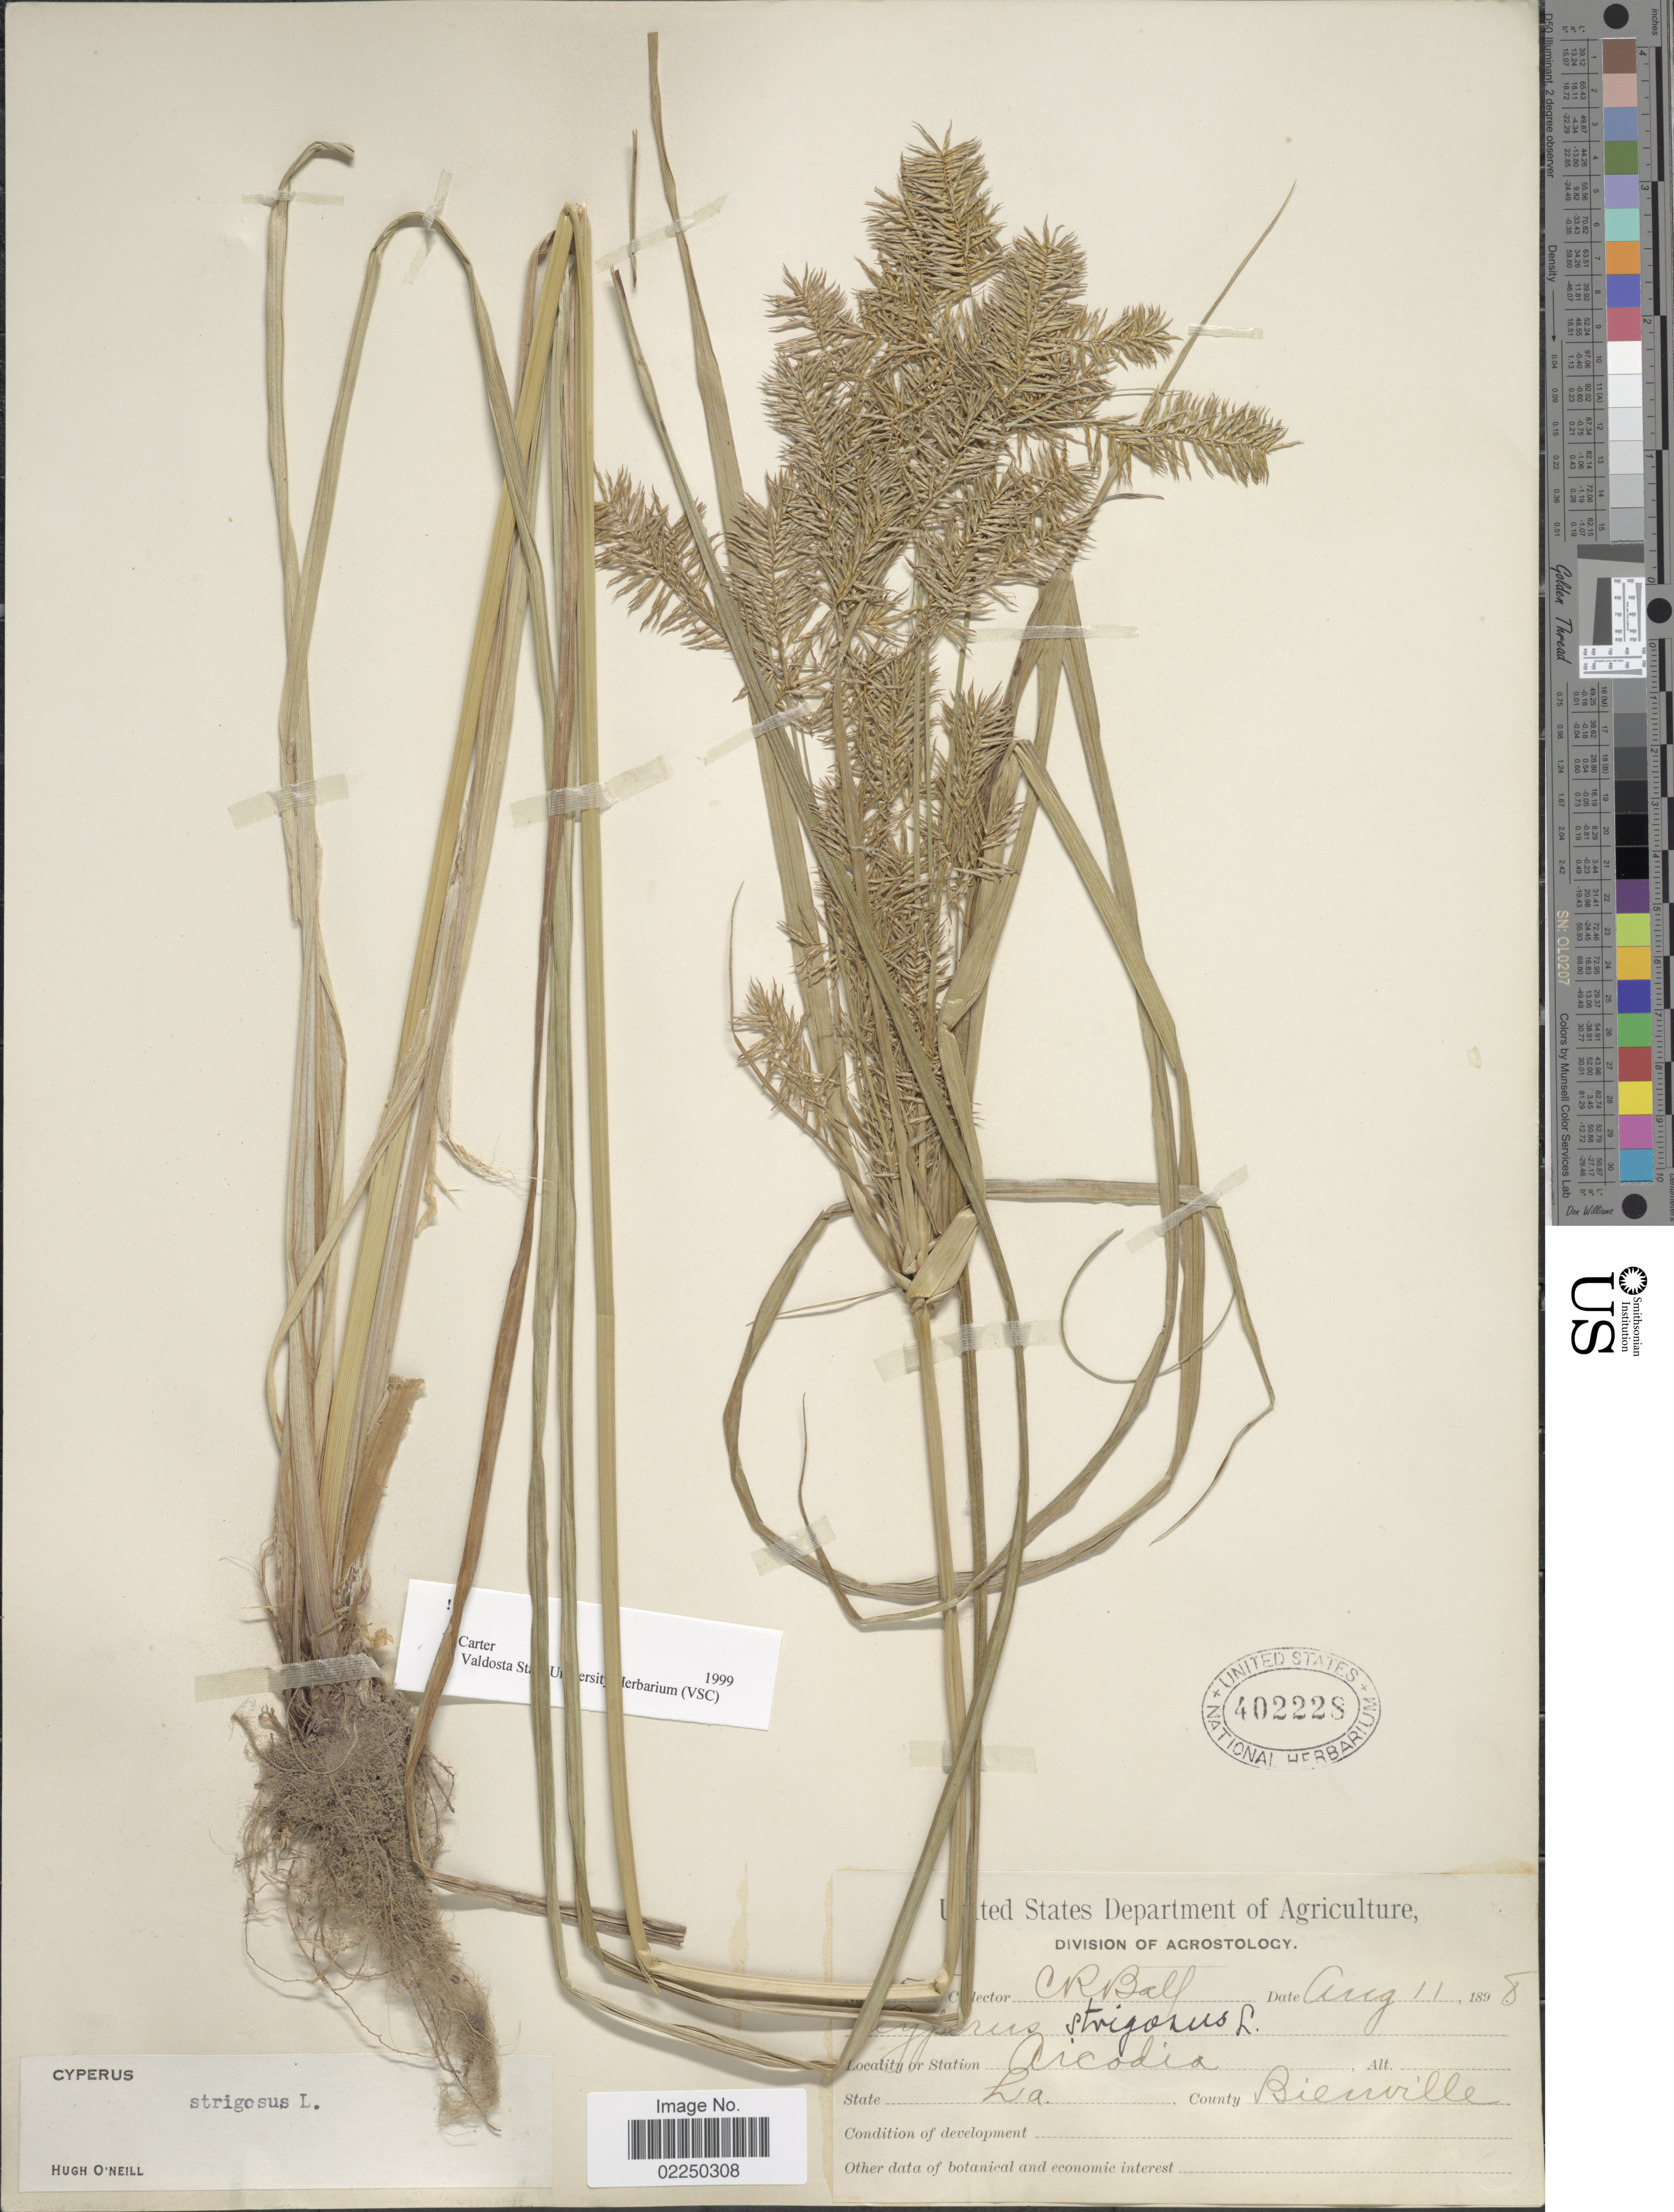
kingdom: Plantae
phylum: Tracheophyta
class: Liliopsida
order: Poales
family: Cyperaceae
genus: Cyperus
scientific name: Cyperus strigosus L.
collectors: C. R. Ball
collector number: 55*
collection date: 1898-08-11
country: United States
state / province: Louisiana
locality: County Bienville, Arcadia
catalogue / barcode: US 402228